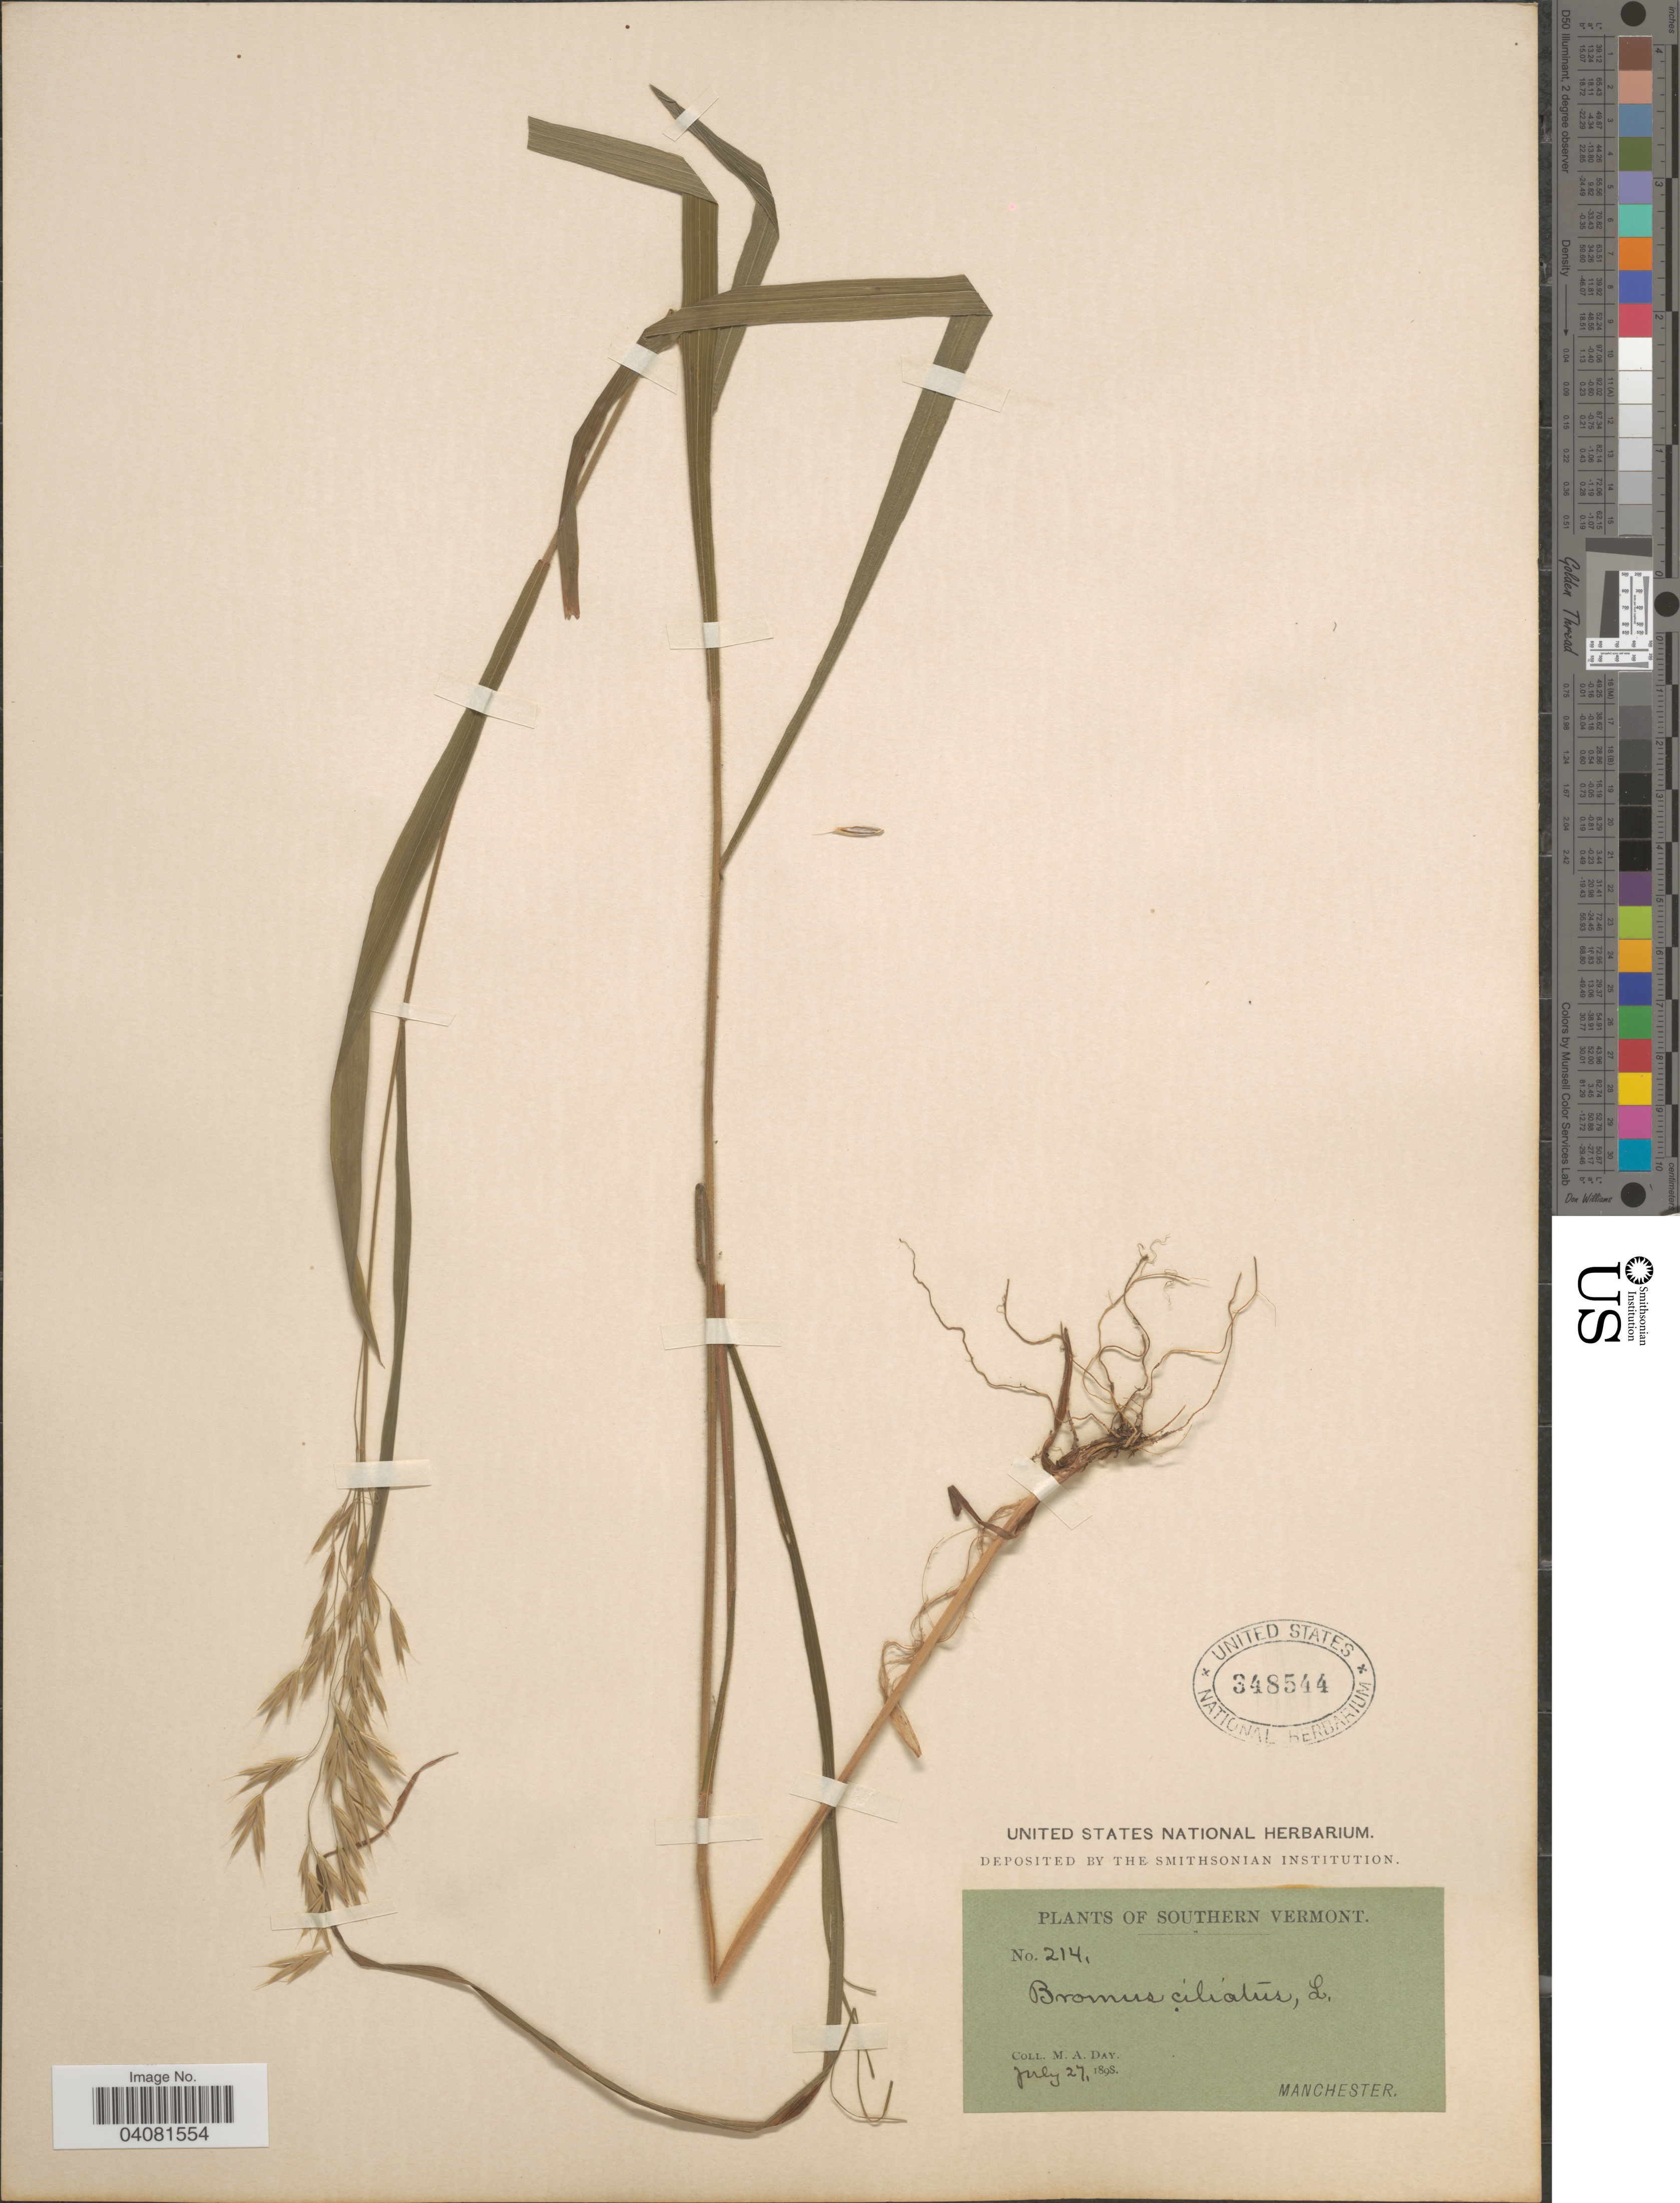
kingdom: Plantae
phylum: Tracheophyta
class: Liliopsida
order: Poales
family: Poaceae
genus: Bromus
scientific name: Bromus ciliatus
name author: L.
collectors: M. Day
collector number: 214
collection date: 1898-07-27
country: United States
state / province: Vermont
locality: Southern Vermont. Manchester.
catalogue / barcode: US 348544